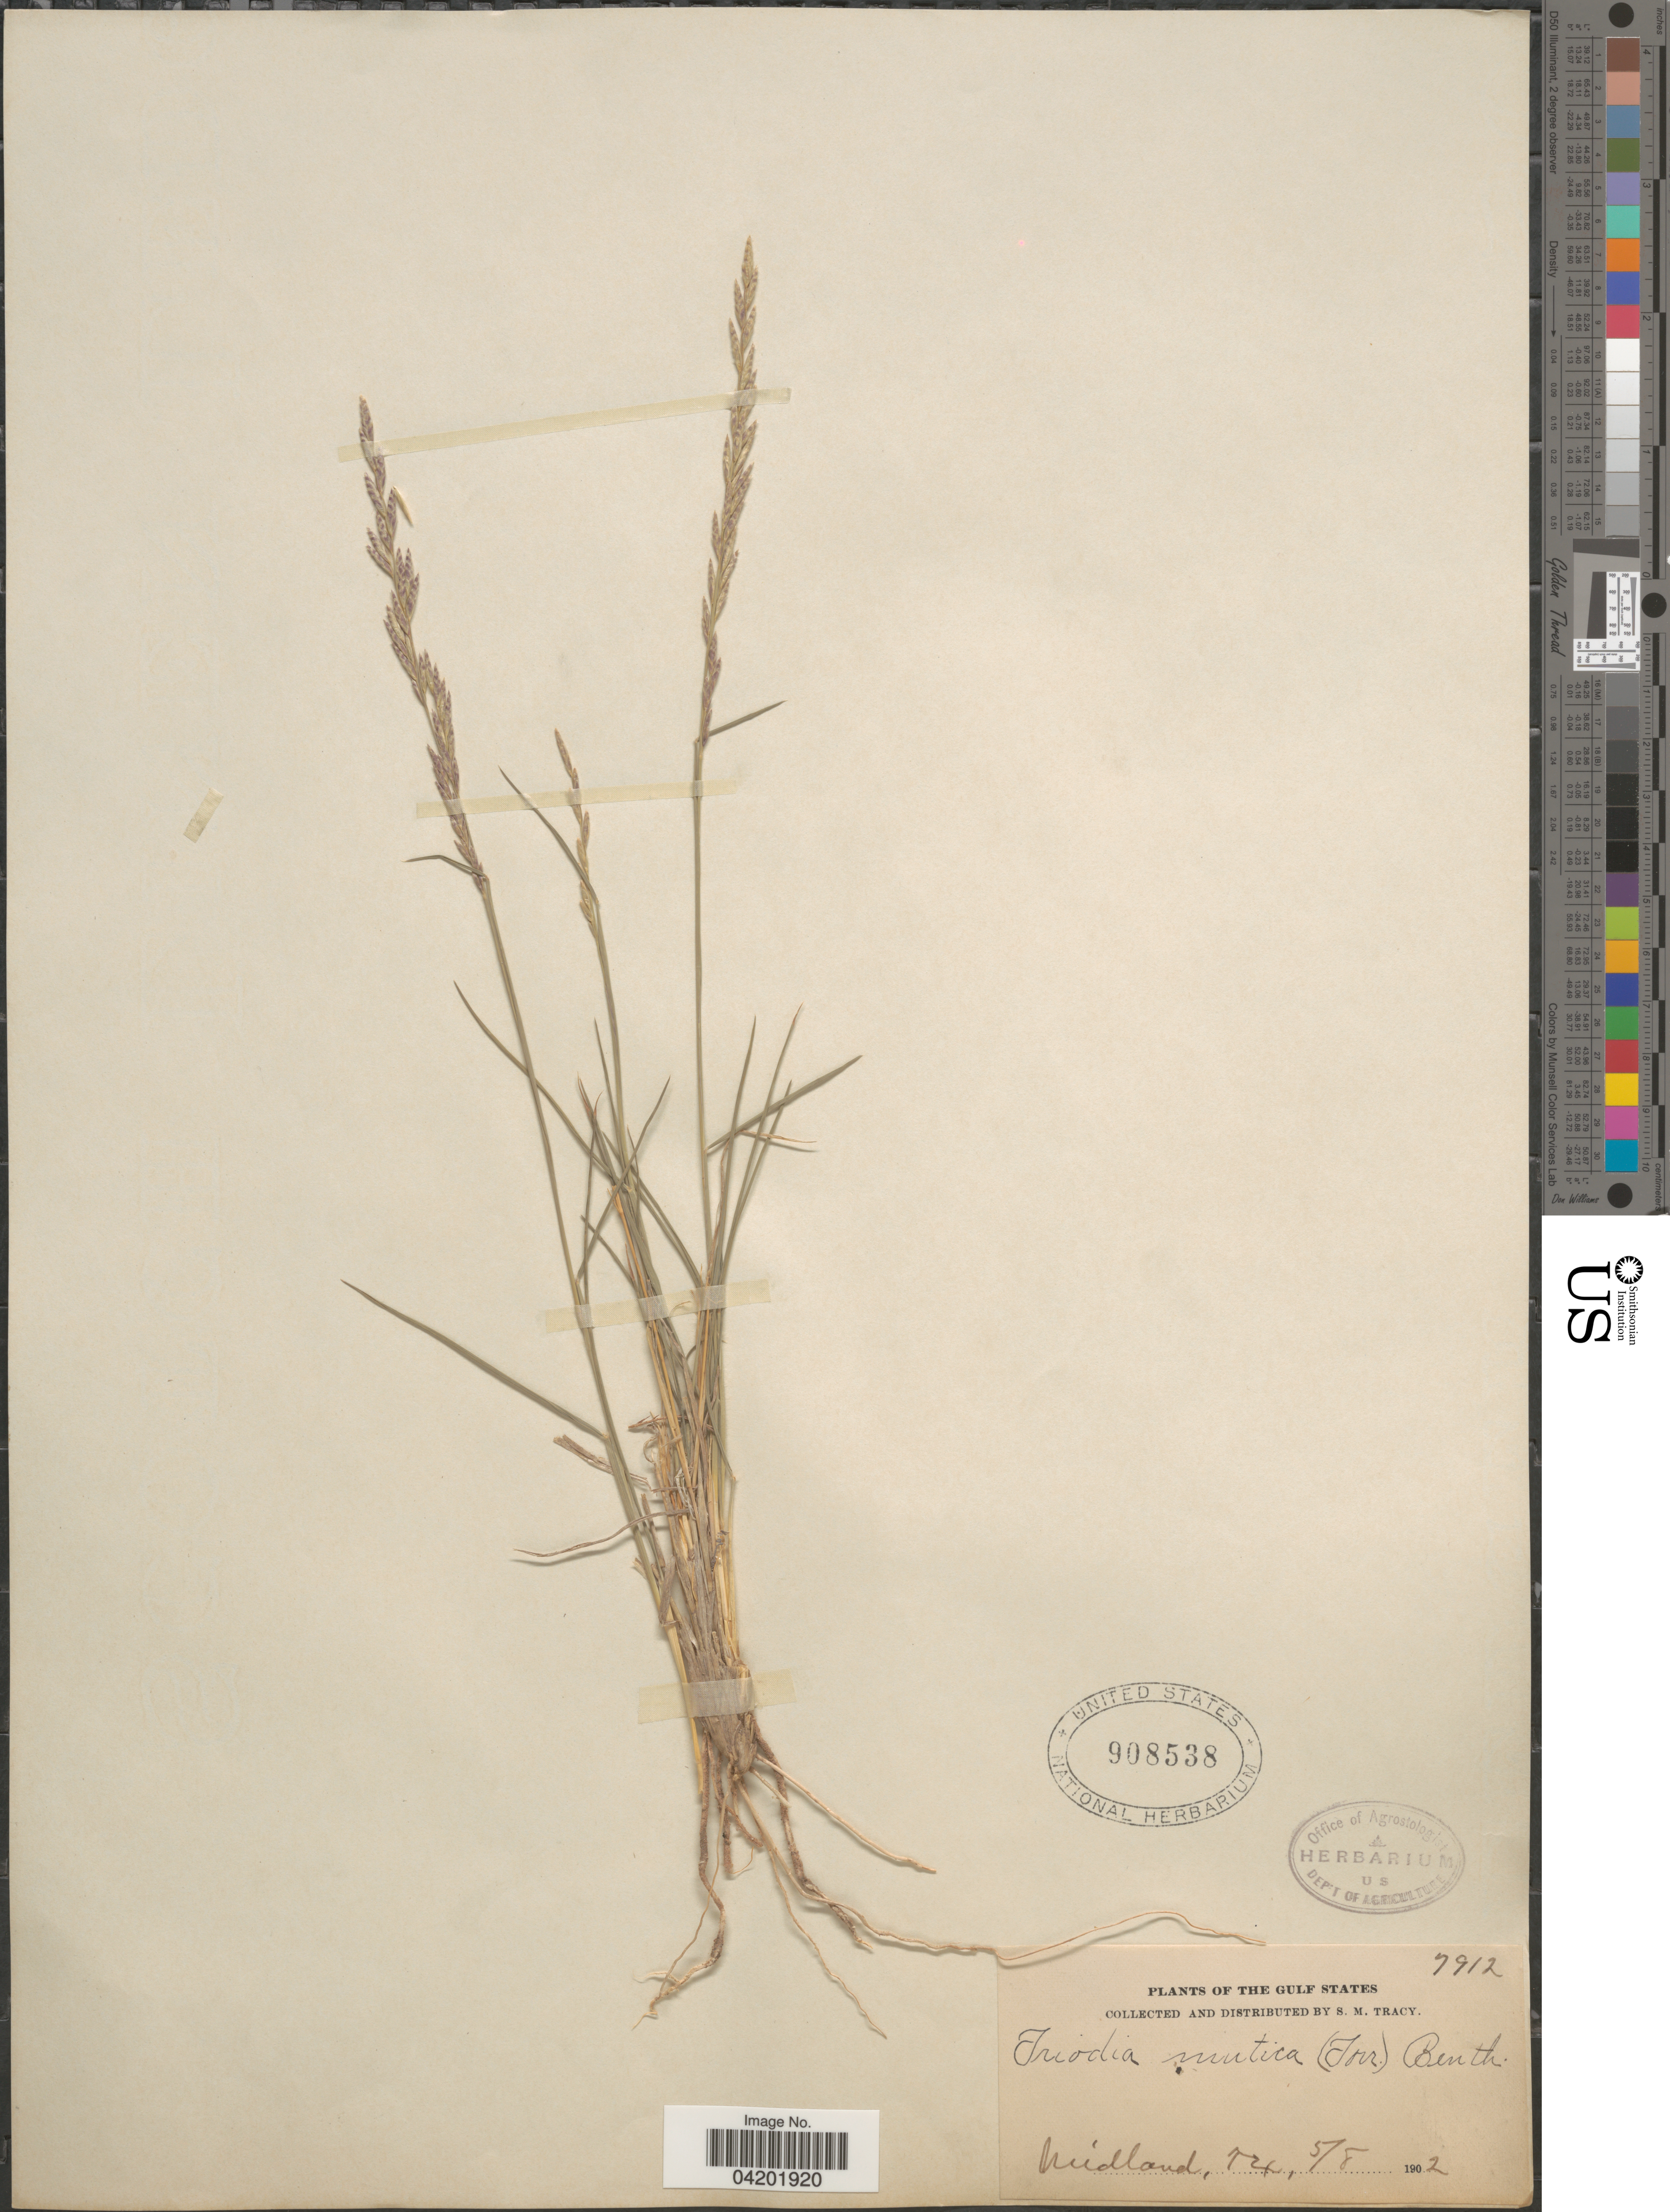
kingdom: Plantae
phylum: Tracheophyta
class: Liliopsida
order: Poales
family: Poaceae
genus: Tridentopsis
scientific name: Tridentopsis mutica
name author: (Torr.) P.M. Peterson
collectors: S. M. Tracy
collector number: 7912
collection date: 1902-05-08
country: United States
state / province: Texas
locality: The Gulf States. Midland.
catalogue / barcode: US 908538